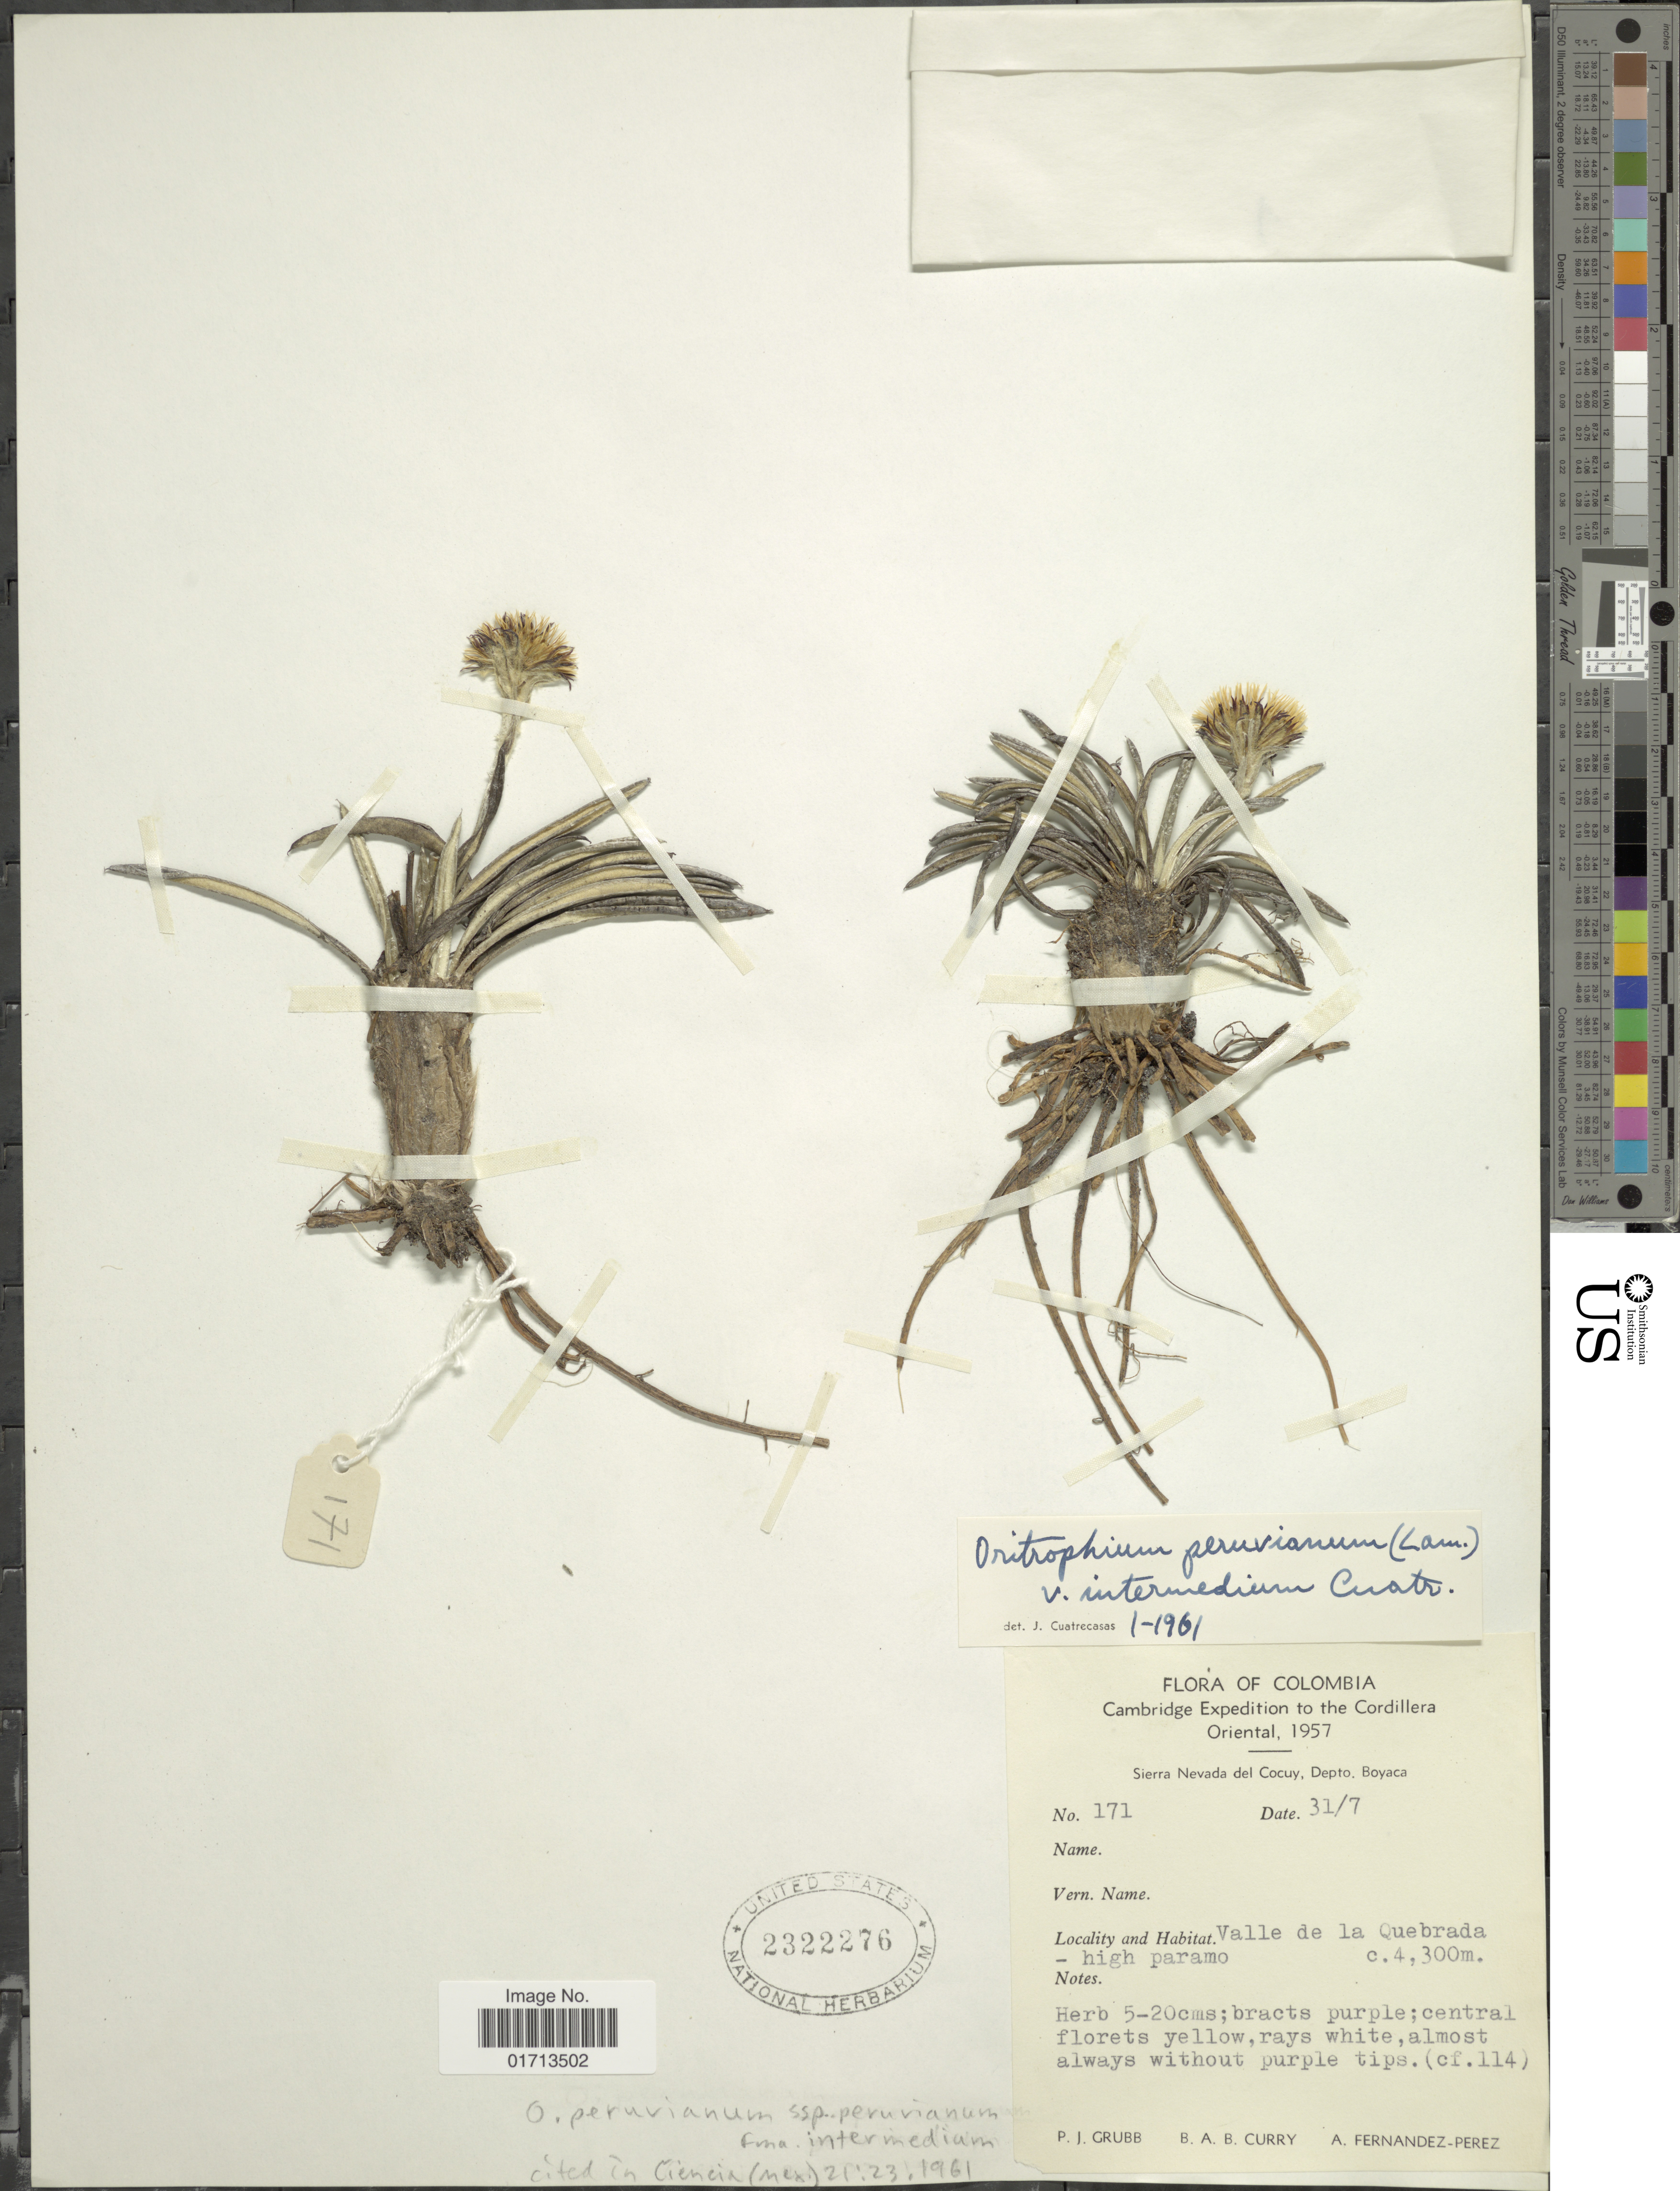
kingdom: Plantae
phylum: Tracheophyta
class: Magnoliopsida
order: Asterales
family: Asteraceae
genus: Oritrophium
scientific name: Oritrophium peruvianum f. intermedium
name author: Cuatrec.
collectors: P. J. Grubb, B. A. B. Curry & A. Fernández-Pérez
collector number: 171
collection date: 1957-07-31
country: Colombia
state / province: Boyacá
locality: Codillera Oriental, Sierra Nevada del Ccouy, Valle de la Quebrad-high paramo.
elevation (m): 4300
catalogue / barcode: US 2322276